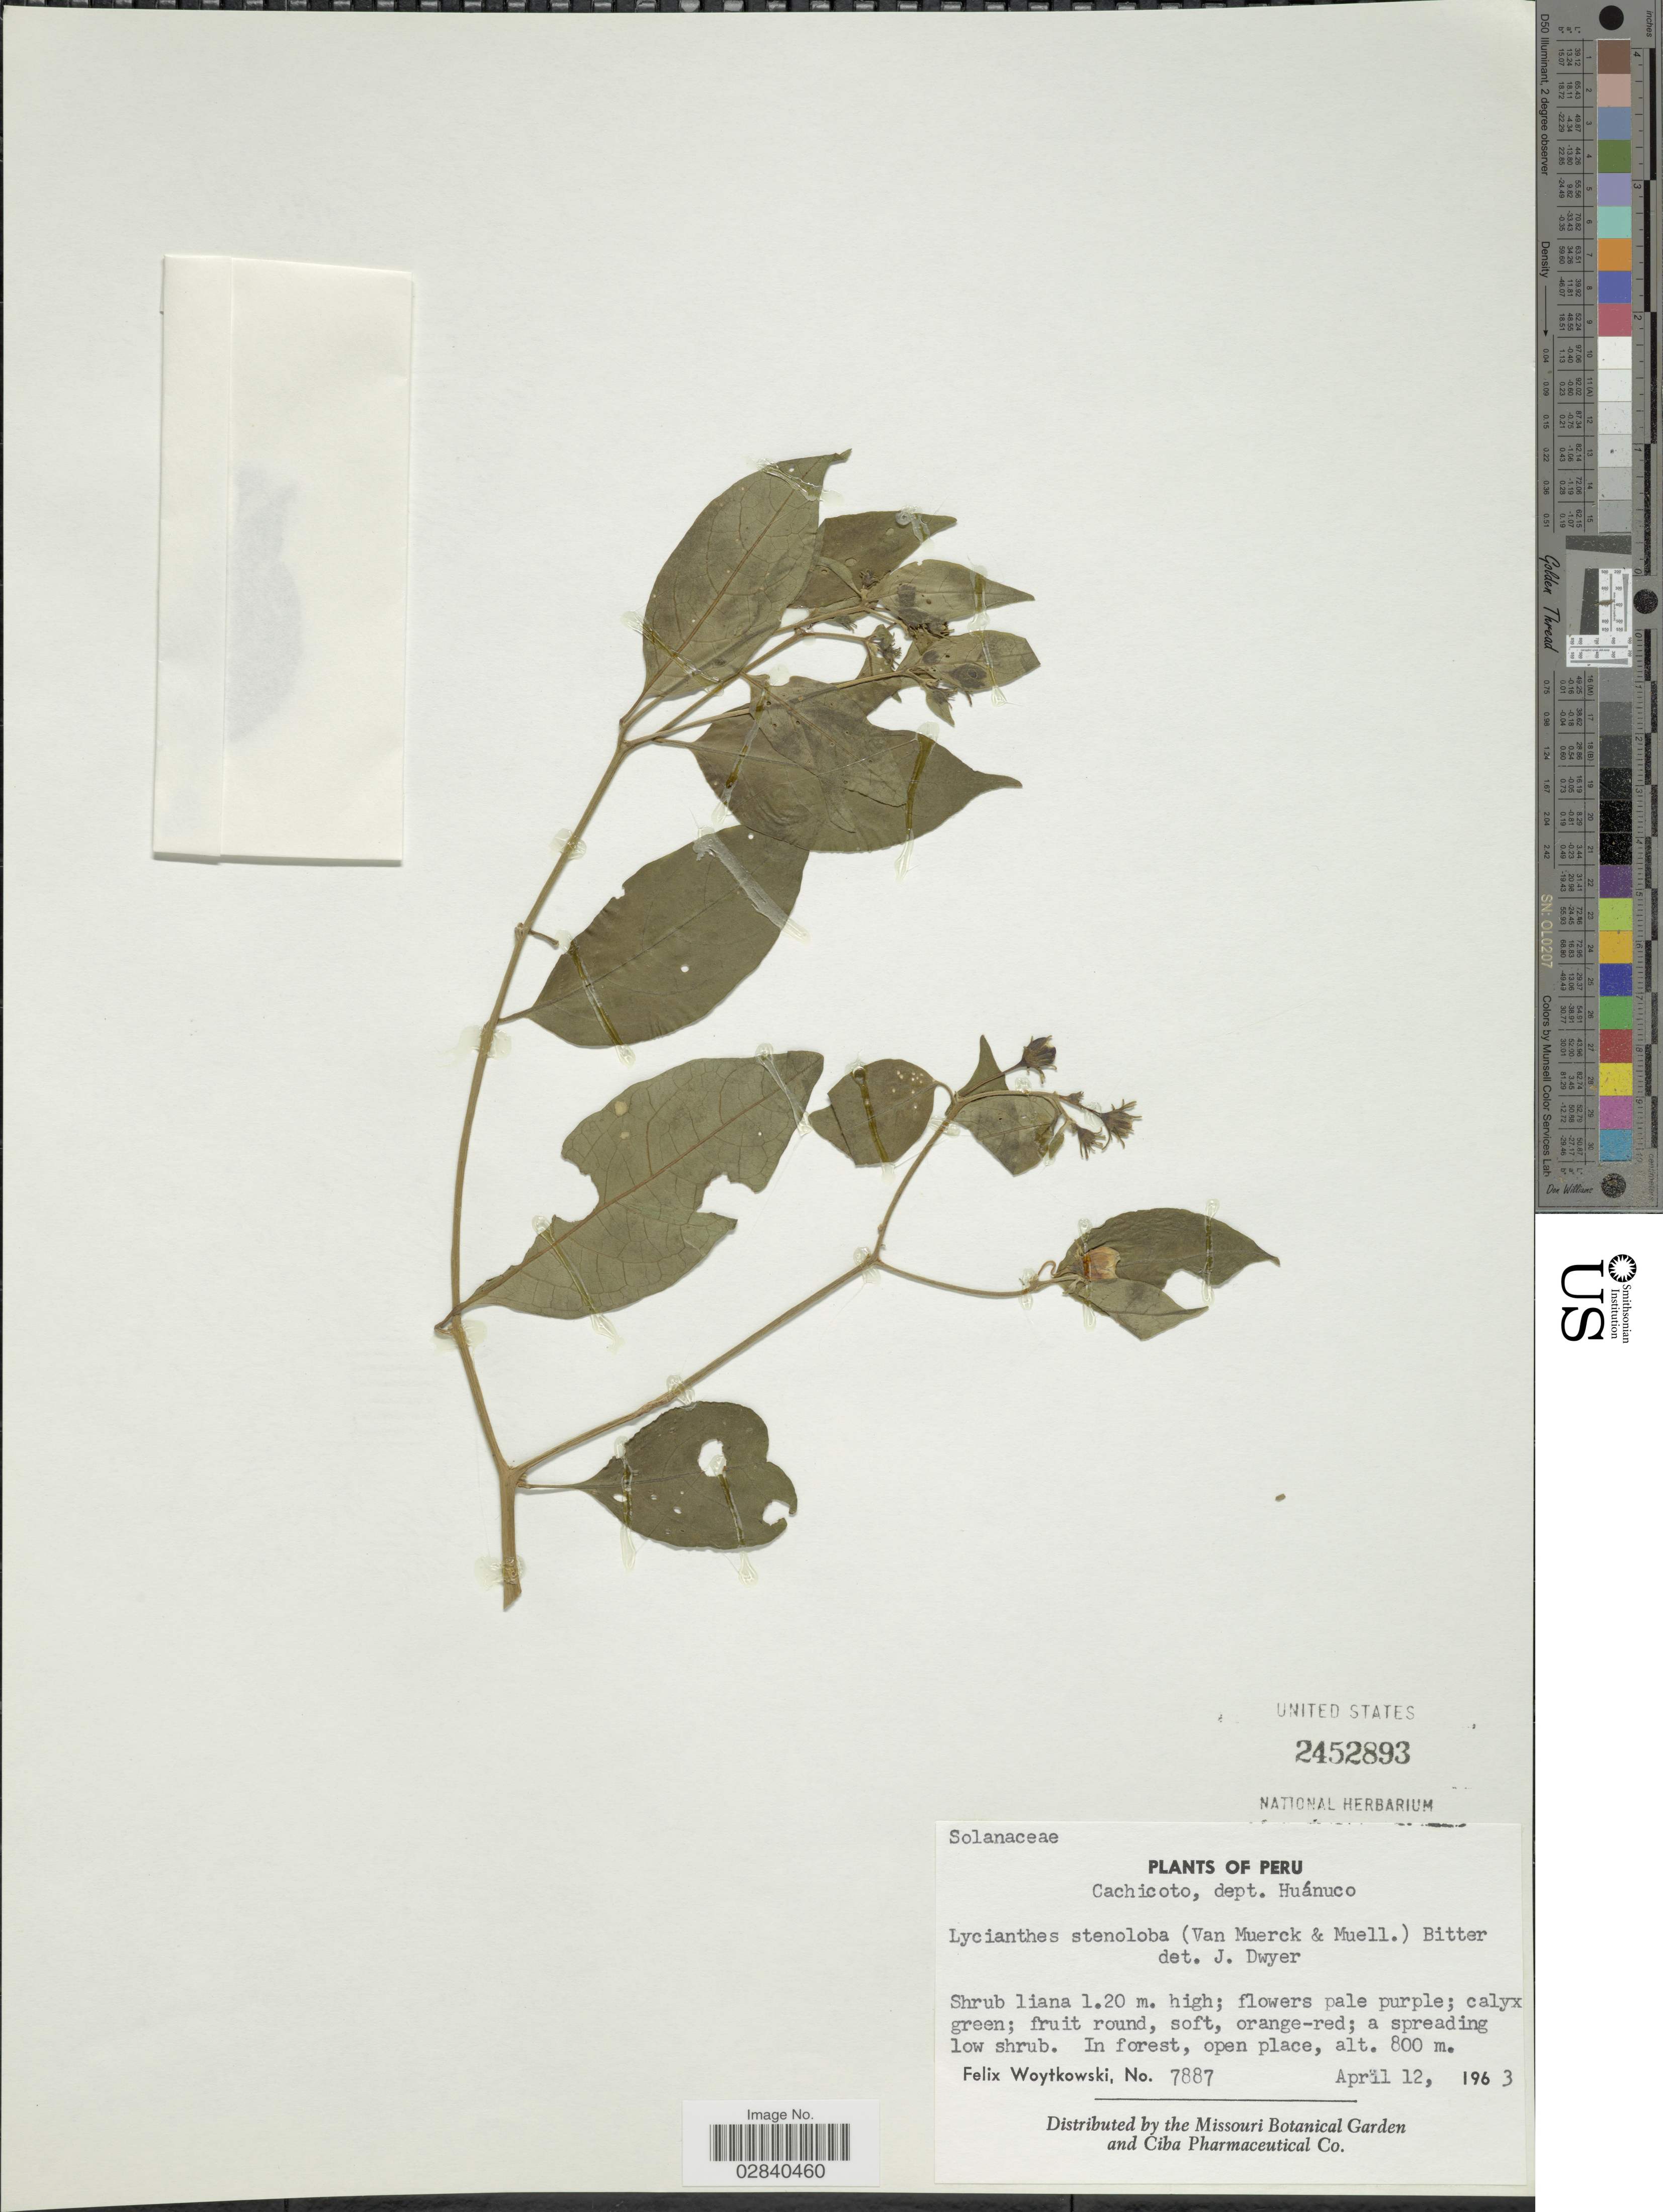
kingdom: Plantae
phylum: Tracheophyta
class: Magnoliopsida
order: Solanales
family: Solanaceae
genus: Lycianthes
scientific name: Lycianthes stenoloba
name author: (Van Heurck & Müll. Arg.) Bitter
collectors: F. Woytkowski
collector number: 7887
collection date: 1963-04-12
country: Peru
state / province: Huánuco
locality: Cachicoto, dept. Huánuco, In forest, open place.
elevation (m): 800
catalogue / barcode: US 2452893